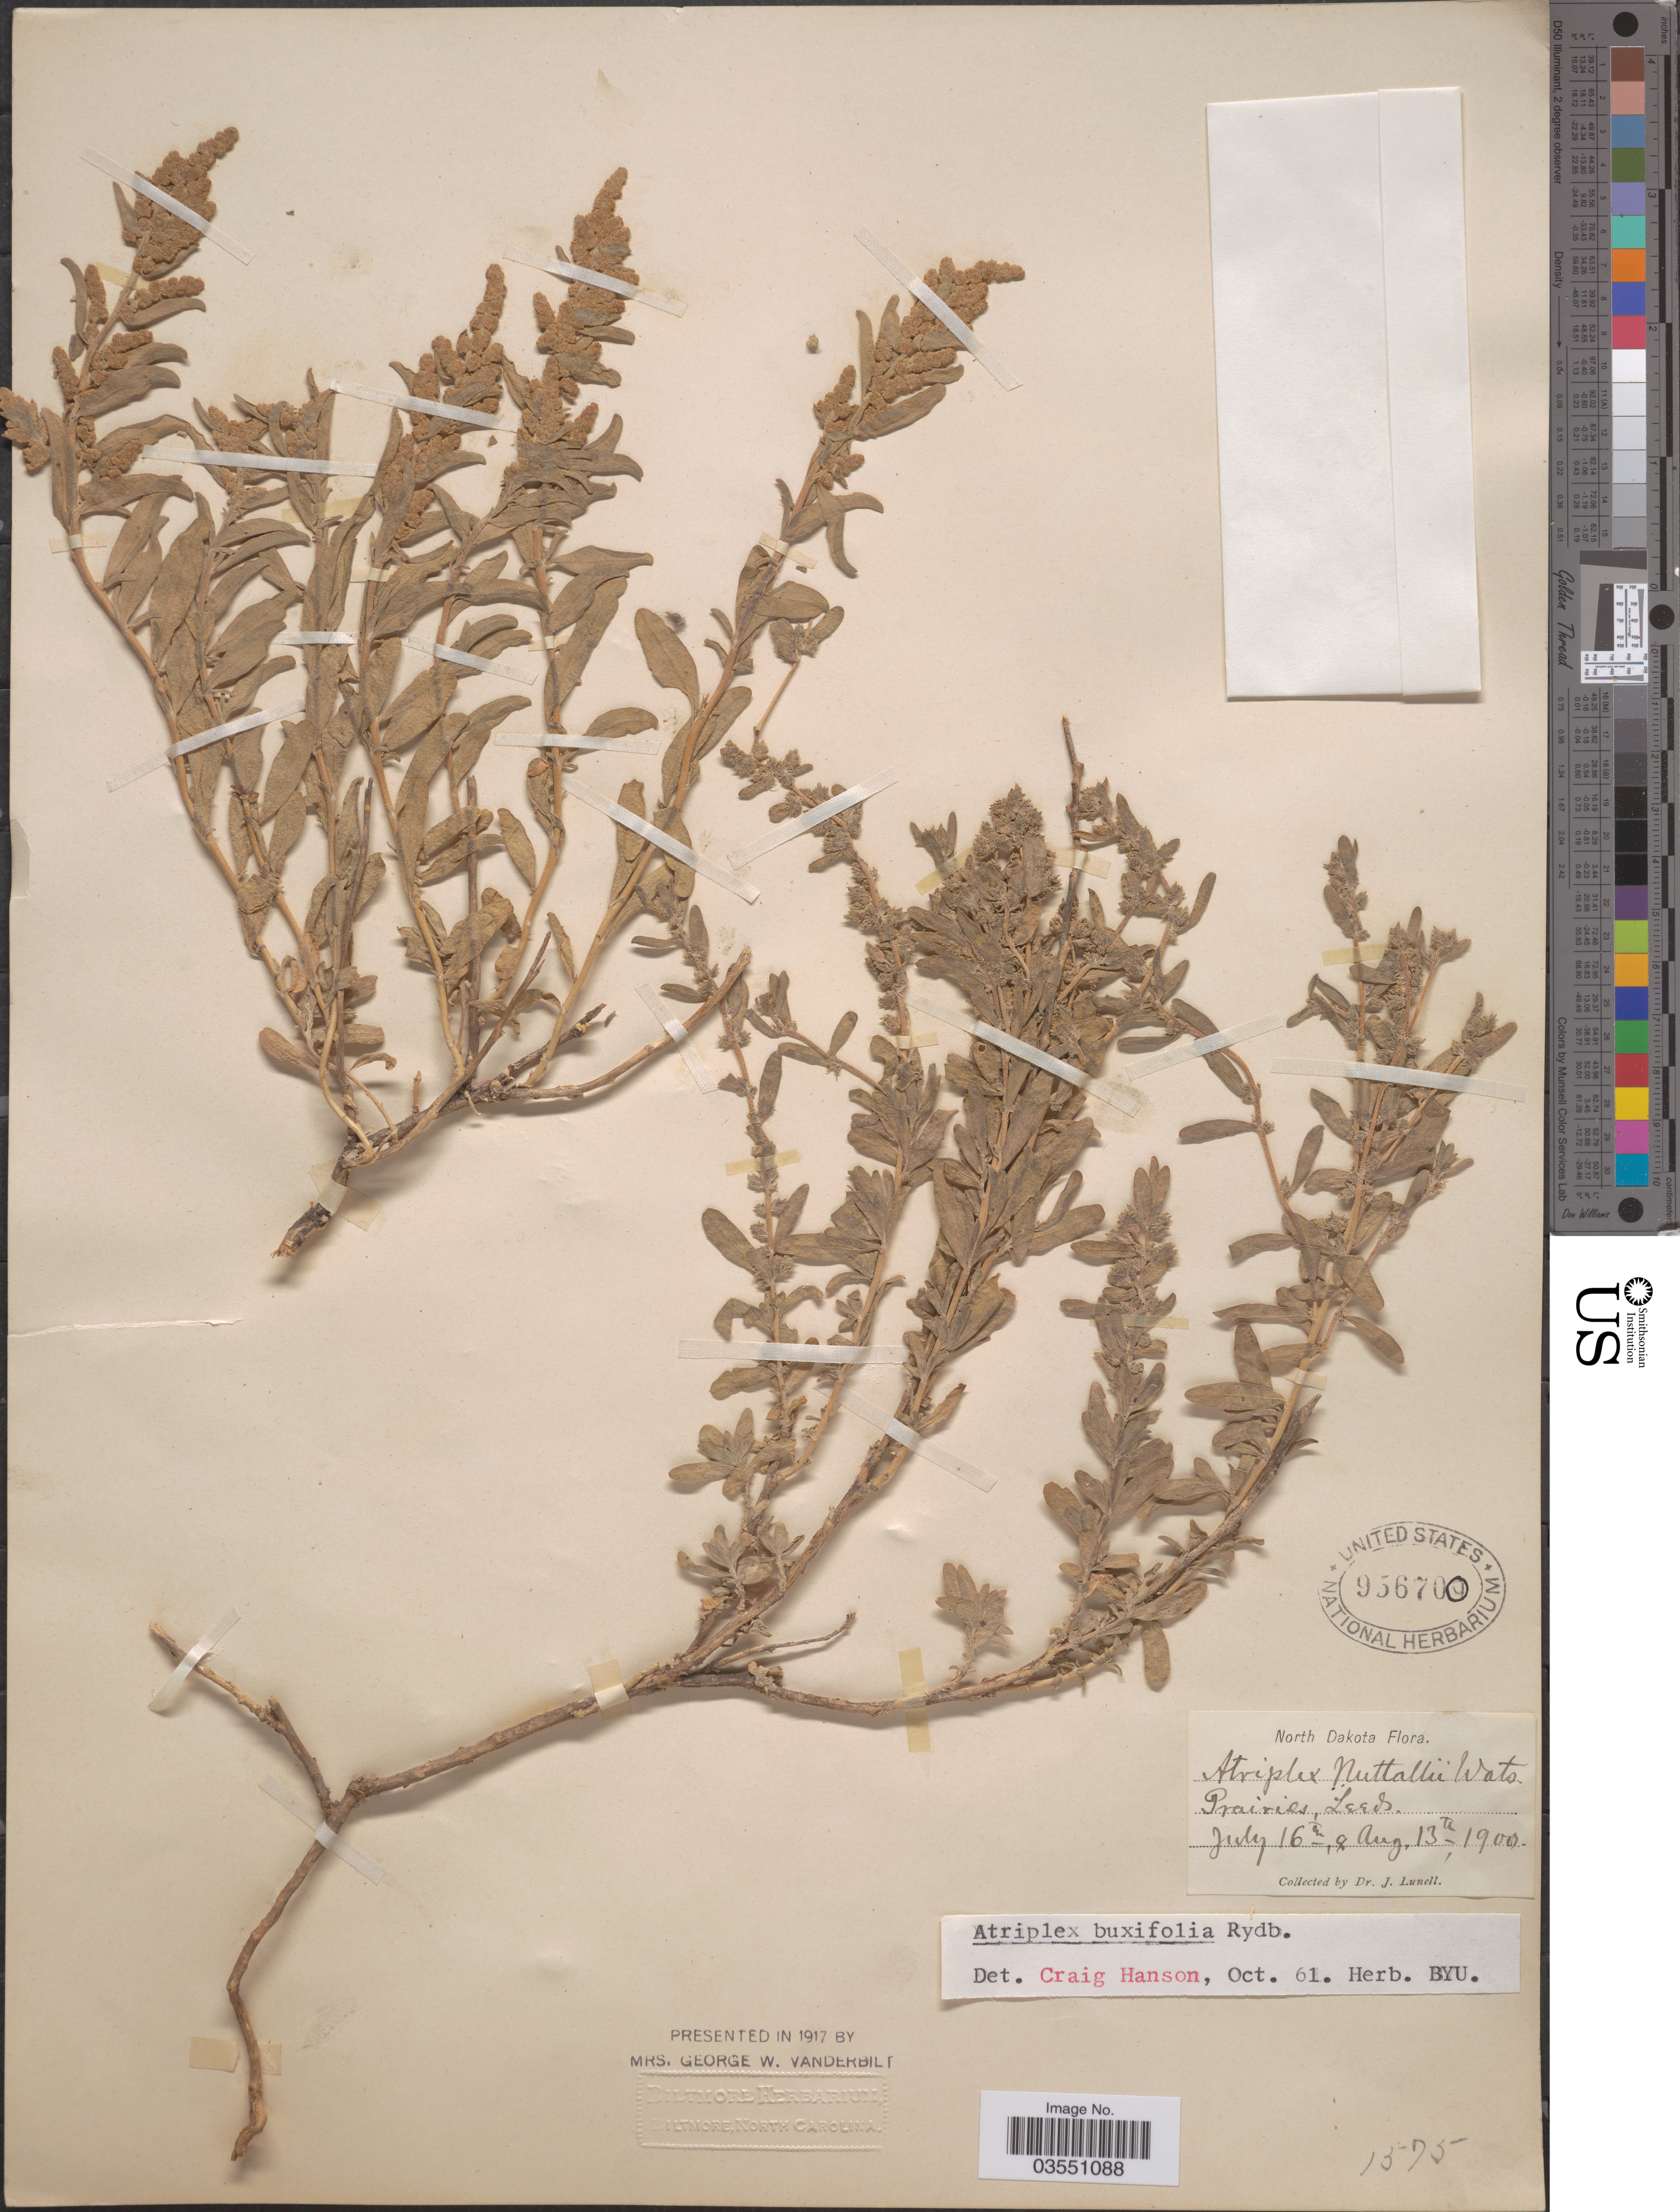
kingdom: Plantae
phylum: Tracheophyta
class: Magnoliopsida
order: Caryophyllales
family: Amaranthaceae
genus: Atriplex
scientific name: Atriplex buxifolia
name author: Rydb.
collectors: J. Lunell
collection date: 1900-07-16/1900-08-13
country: United States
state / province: North Dakota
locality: Prairies, Leeds.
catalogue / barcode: US 956700